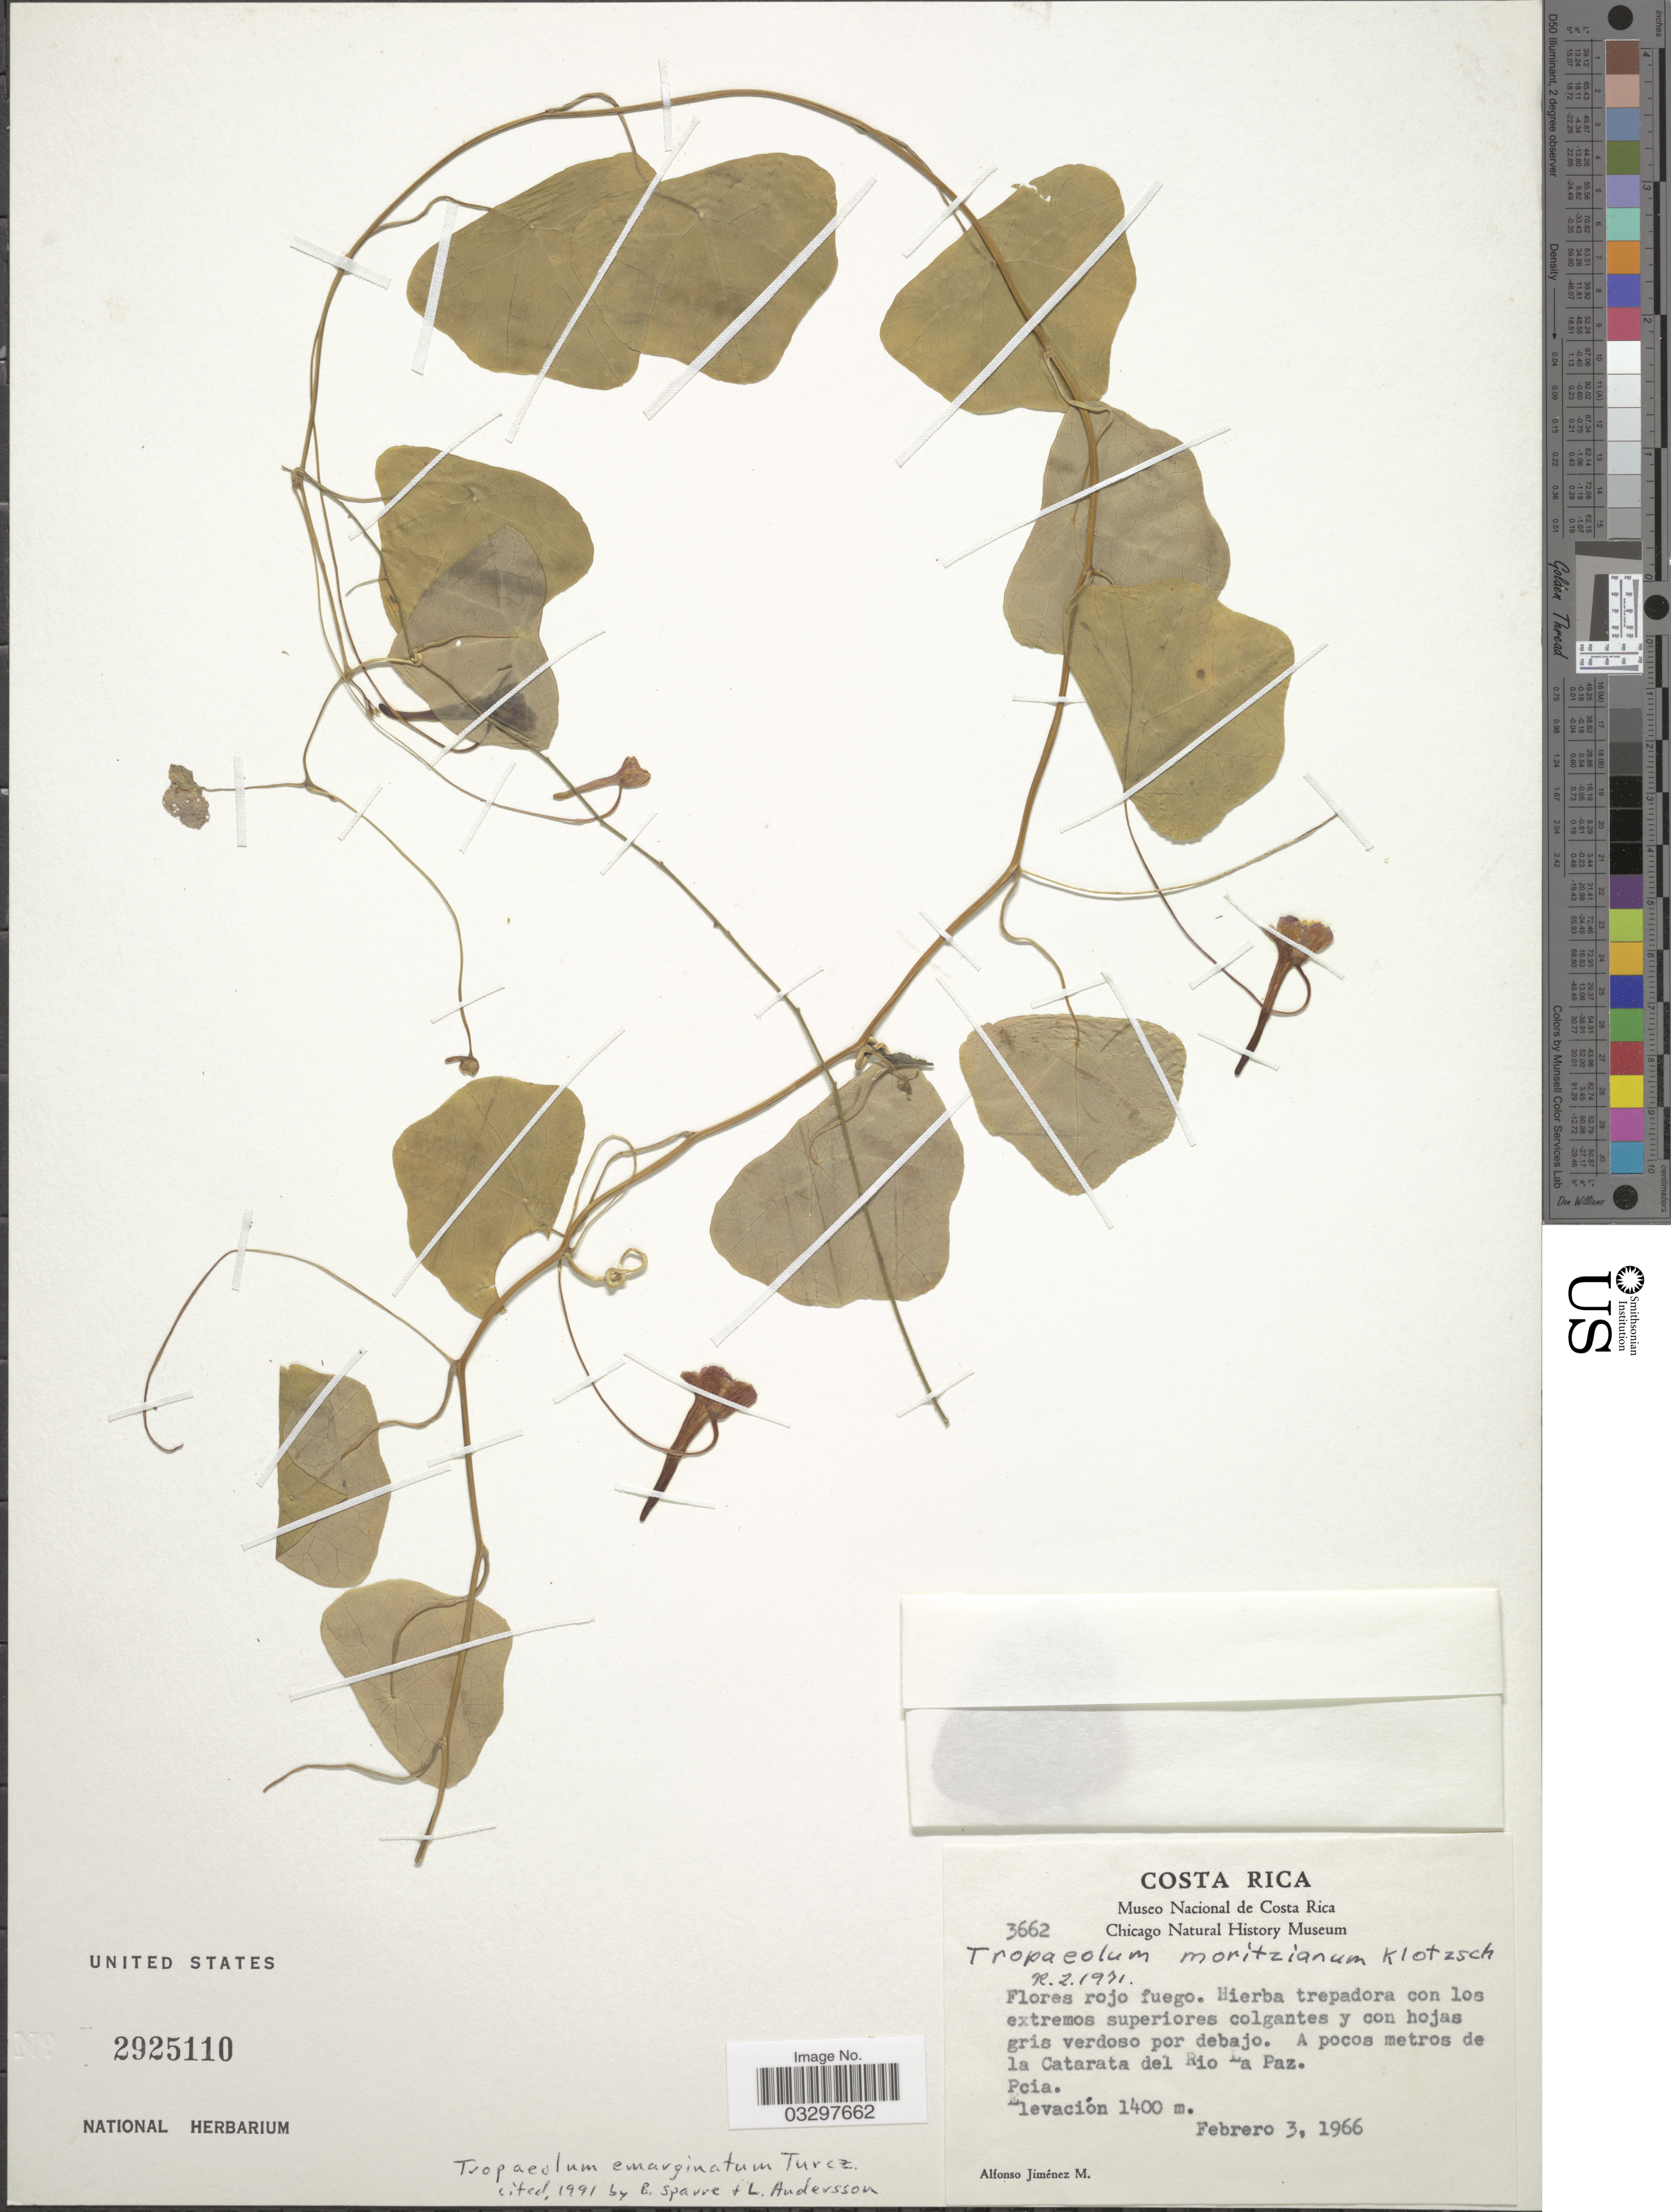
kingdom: Plantae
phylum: Tracheophyta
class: Magnoliopsida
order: Brassicales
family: Tropaeolaceae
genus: Tropaeolum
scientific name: Tropaeolum emarginatum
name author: Turcz.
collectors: A. Jimenez M.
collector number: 3662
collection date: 1966-02-03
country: Costa Rica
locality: A pocos metros de la Catarata del Rio La Paz. Pcia.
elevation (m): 1400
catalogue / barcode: US 2925110